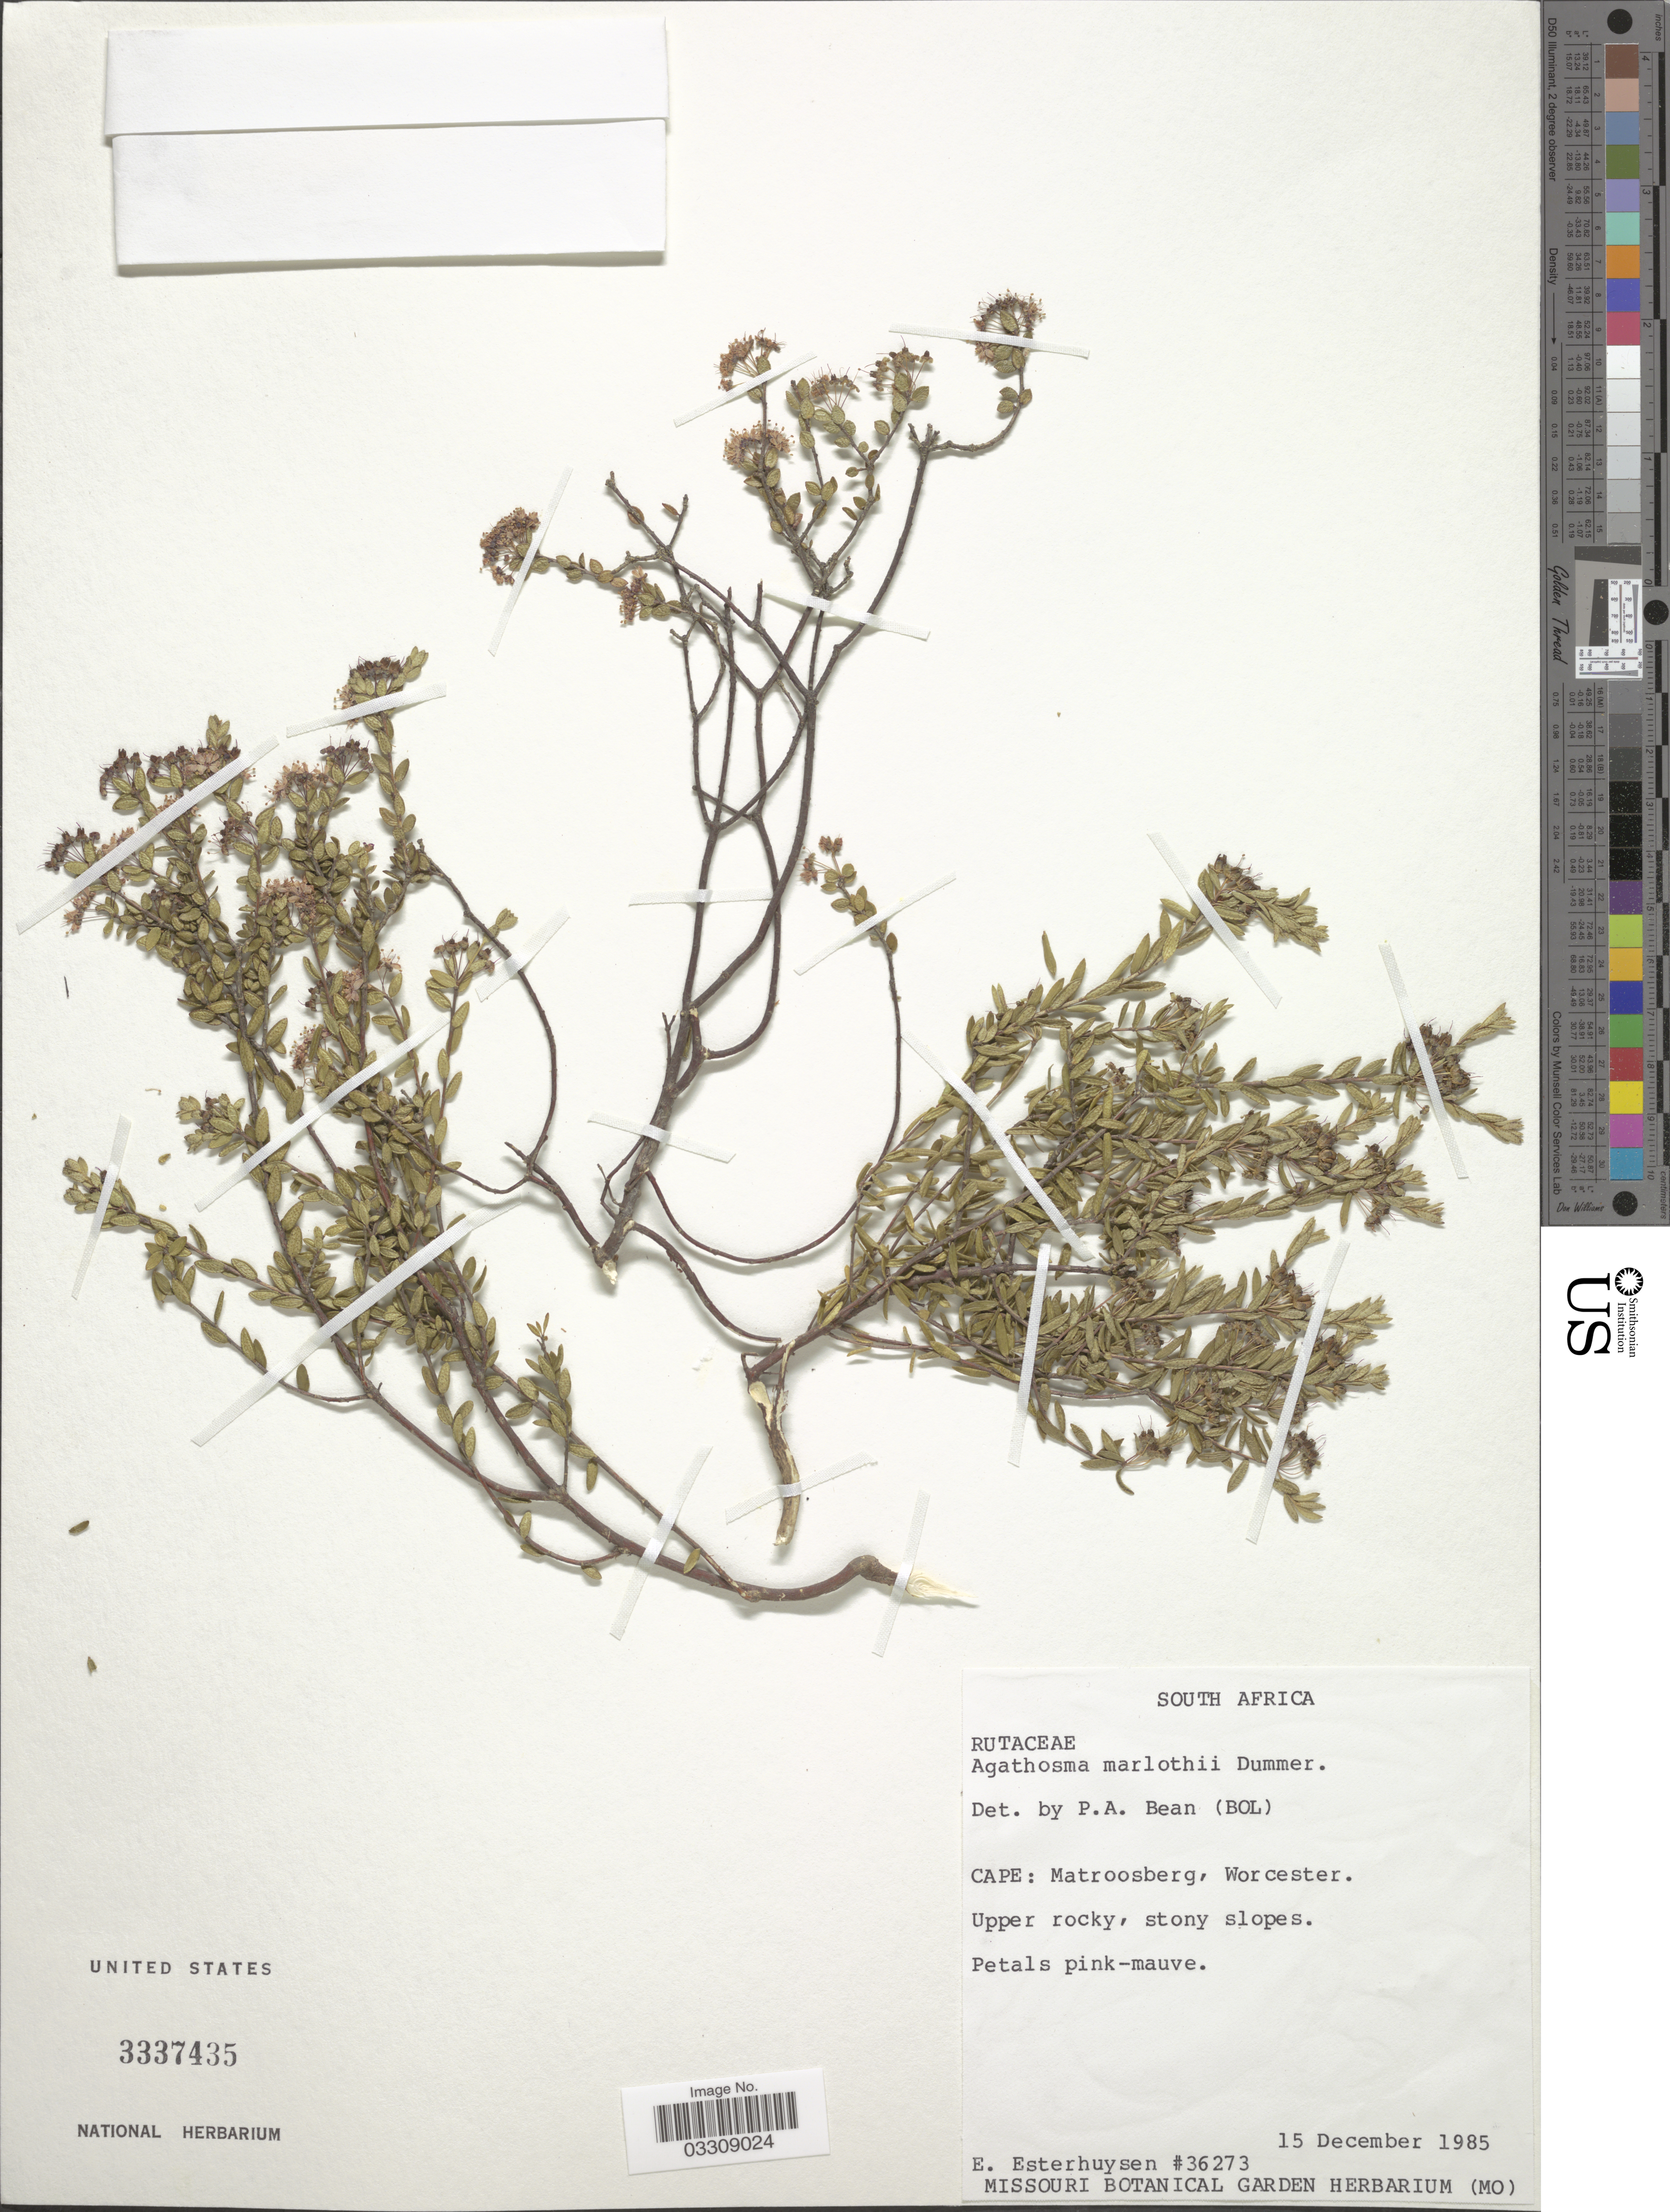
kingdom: Plantae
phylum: Tracheophyta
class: Magnoliopsida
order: Sapindales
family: Rutaceae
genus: Agathosma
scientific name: Agathosma marlothii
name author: Dümmer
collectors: E. E. Esterhuysen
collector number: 36273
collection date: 1985-12-15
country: South Africa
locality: Cape: Matroosberg, Worcester.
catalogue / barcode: US 3337435